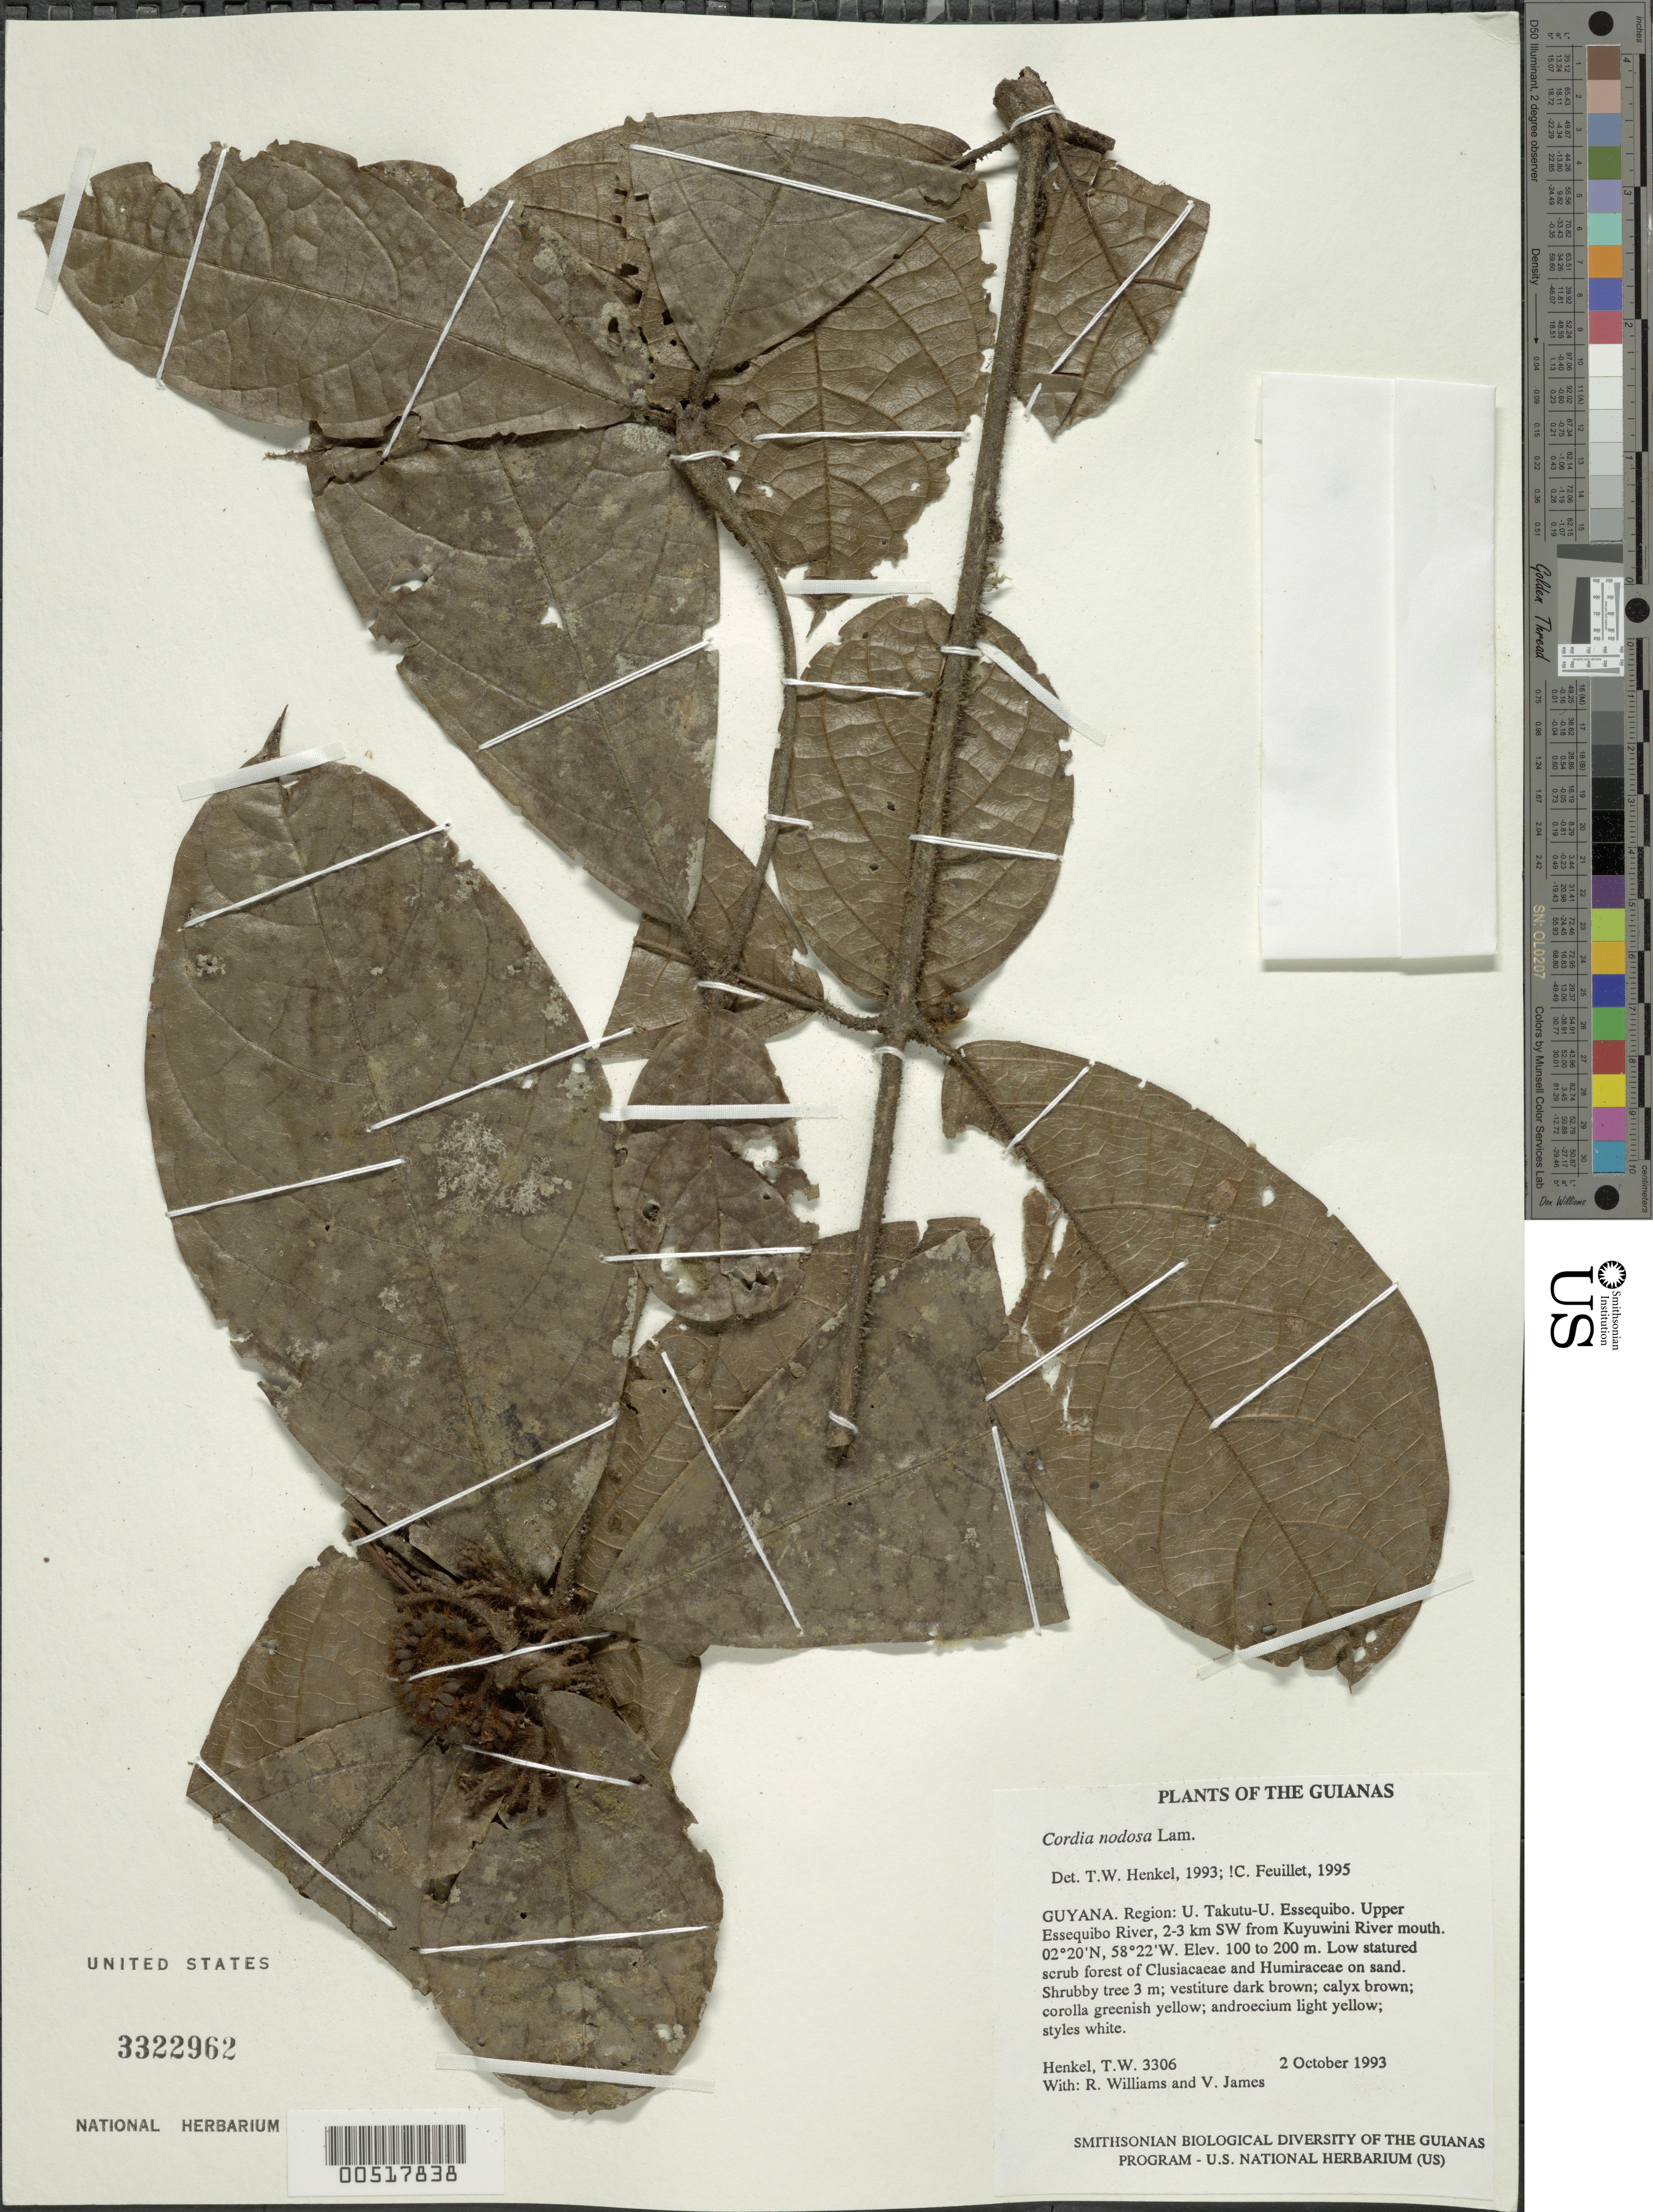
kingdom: Plantae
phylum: Tracheophyta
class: Magnoliopsida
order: Boraginales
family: Cordiaceae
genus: Cordia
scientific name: Cordia nodosa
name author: Lam.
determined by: Feuillet, C.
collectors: T. Henkel, R. Williams & V. James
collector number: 3306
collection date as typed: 2 October 1993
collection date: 1993-10-02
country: Guyana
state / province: U. Takutu-U. Essequibo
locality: Upper Essequibo River, 2-3 km SW from Kuyuwini River mouth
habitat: Low statured scrub forest of Clusiacaeae and Humiraceae on sand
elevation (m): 100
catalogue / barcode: US 3322962